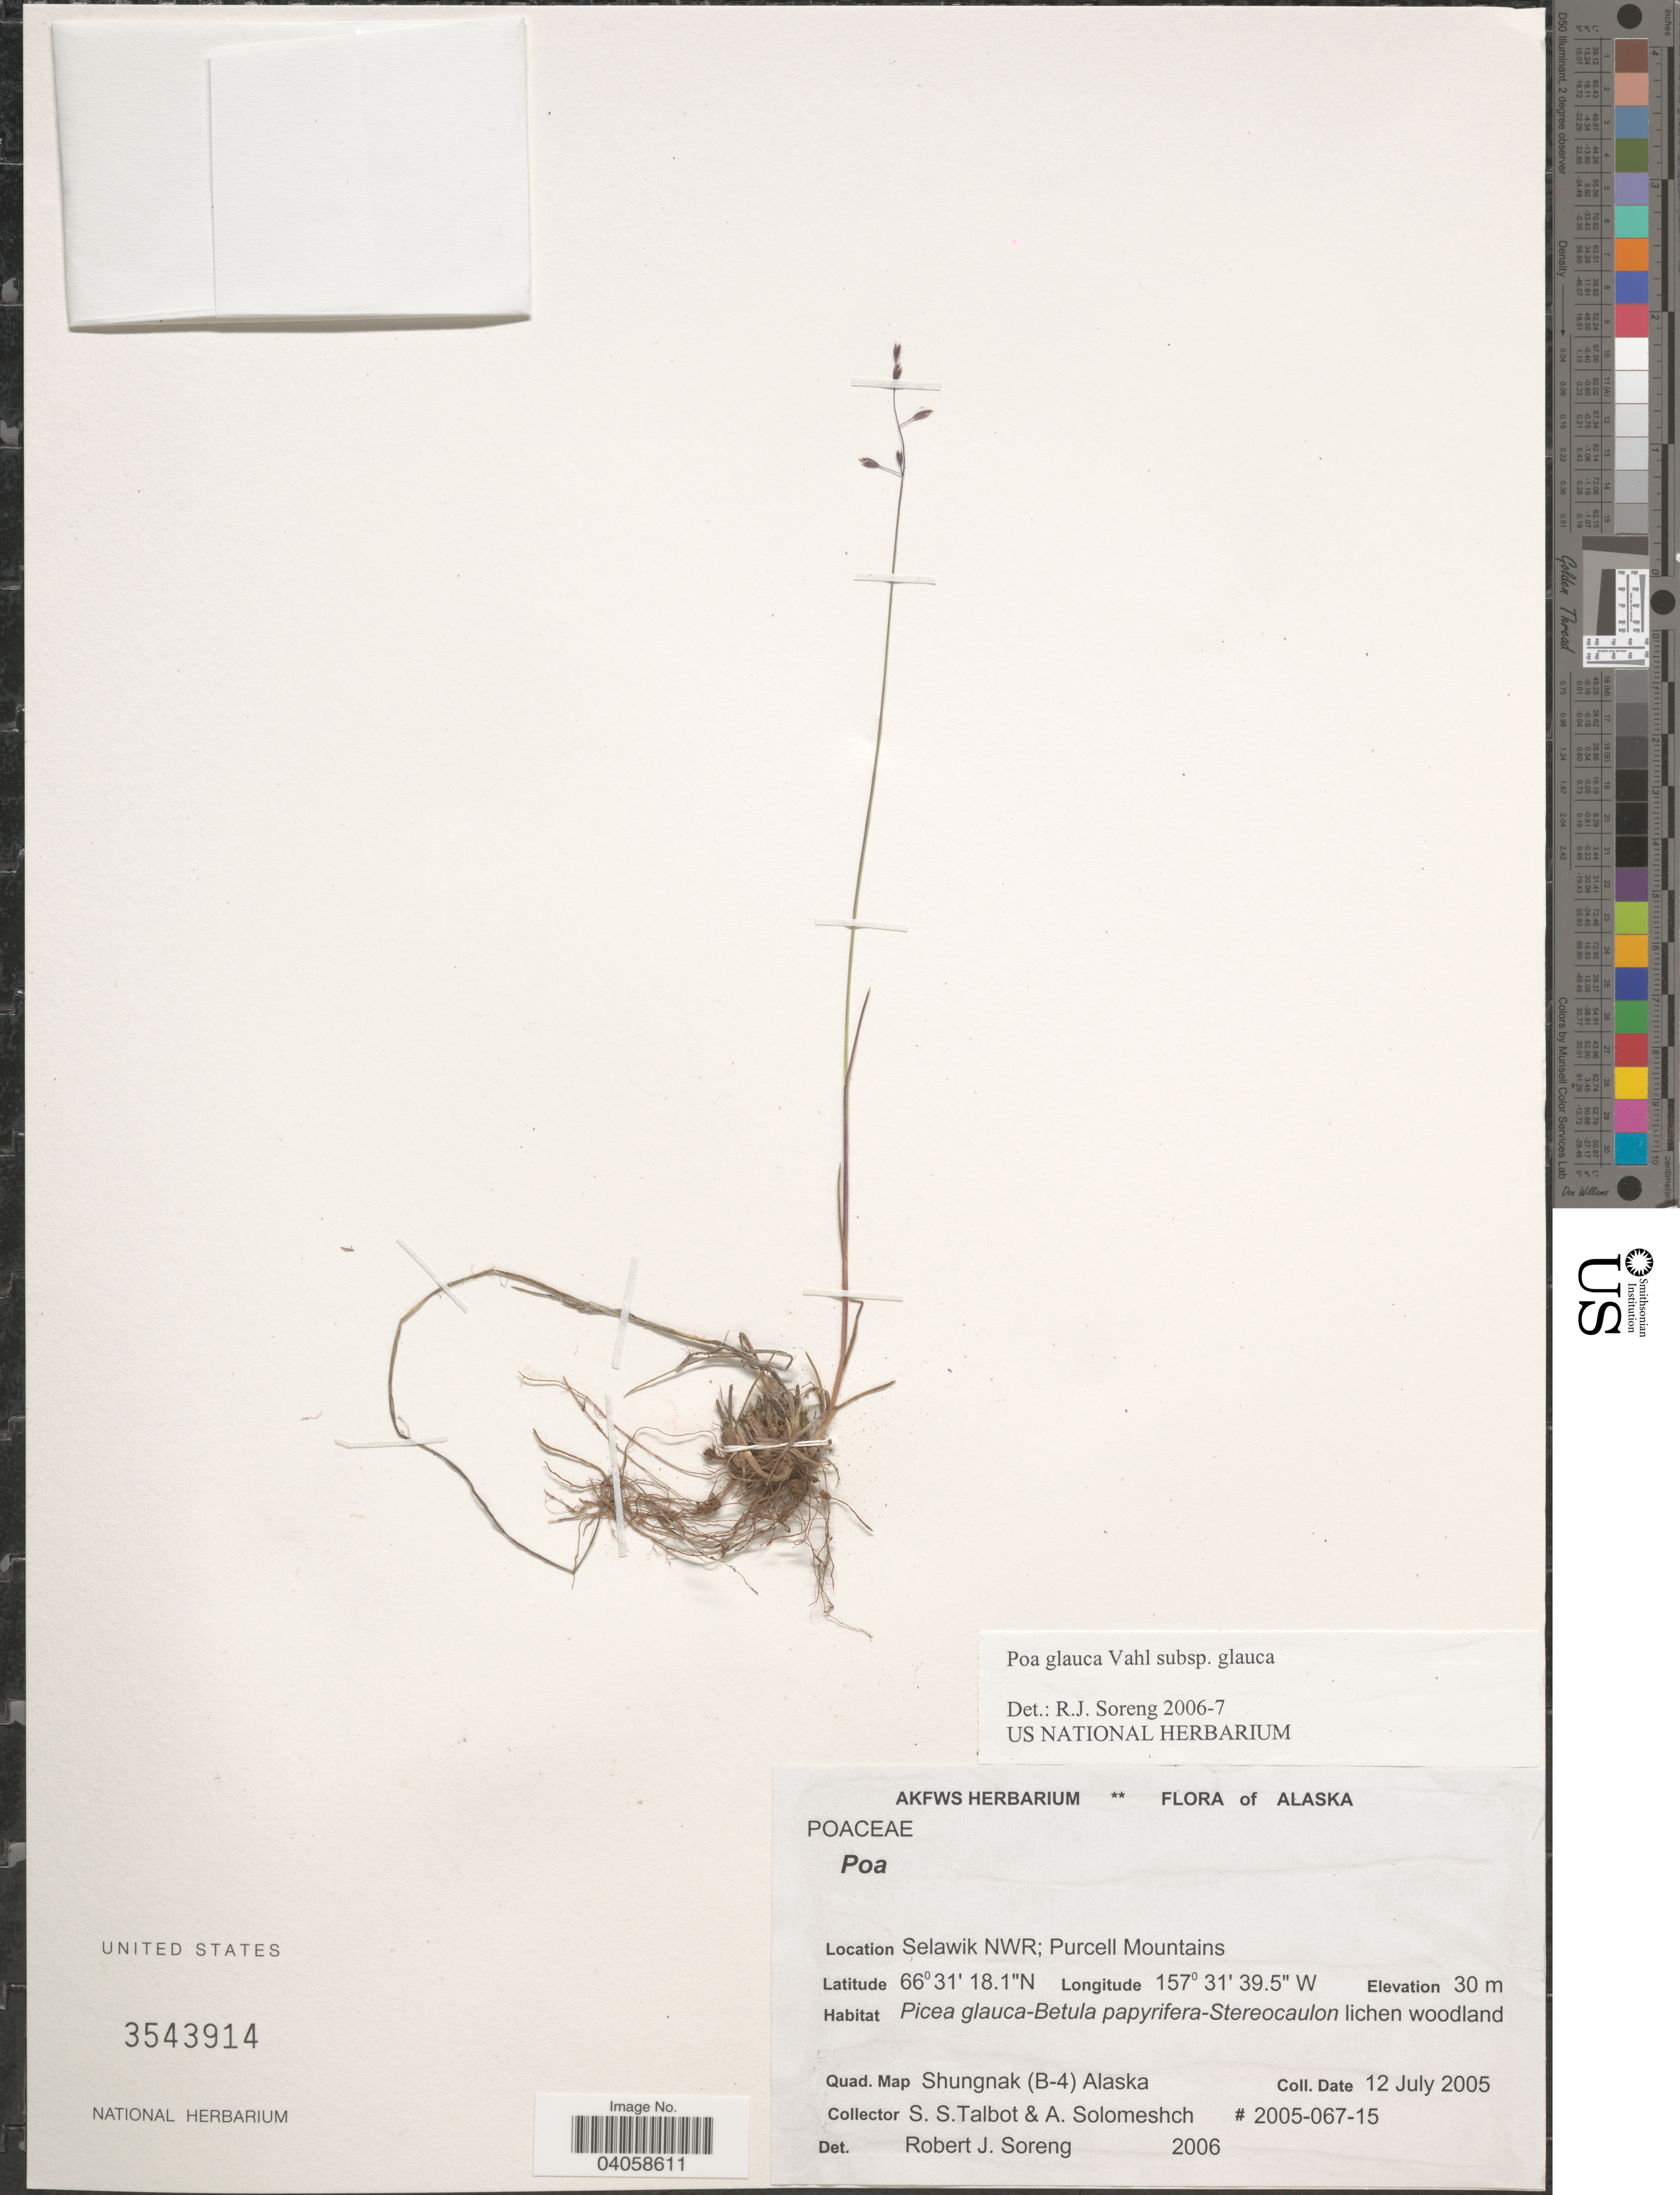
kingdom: Plantae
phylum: Tracheophyta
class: Liliopsida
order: Poales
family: Poaceae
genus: Poa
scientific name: Poa glauca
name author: Vahl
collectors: S. S. Talbot & A. Solomeshch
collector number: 2005-067-15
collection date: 2005-07-12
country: United States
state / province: Alaska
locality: Selawik NWR; Purcell Mountains. Quad. Map Shungnak (B-4).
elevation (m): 30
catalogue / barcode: US 3543914